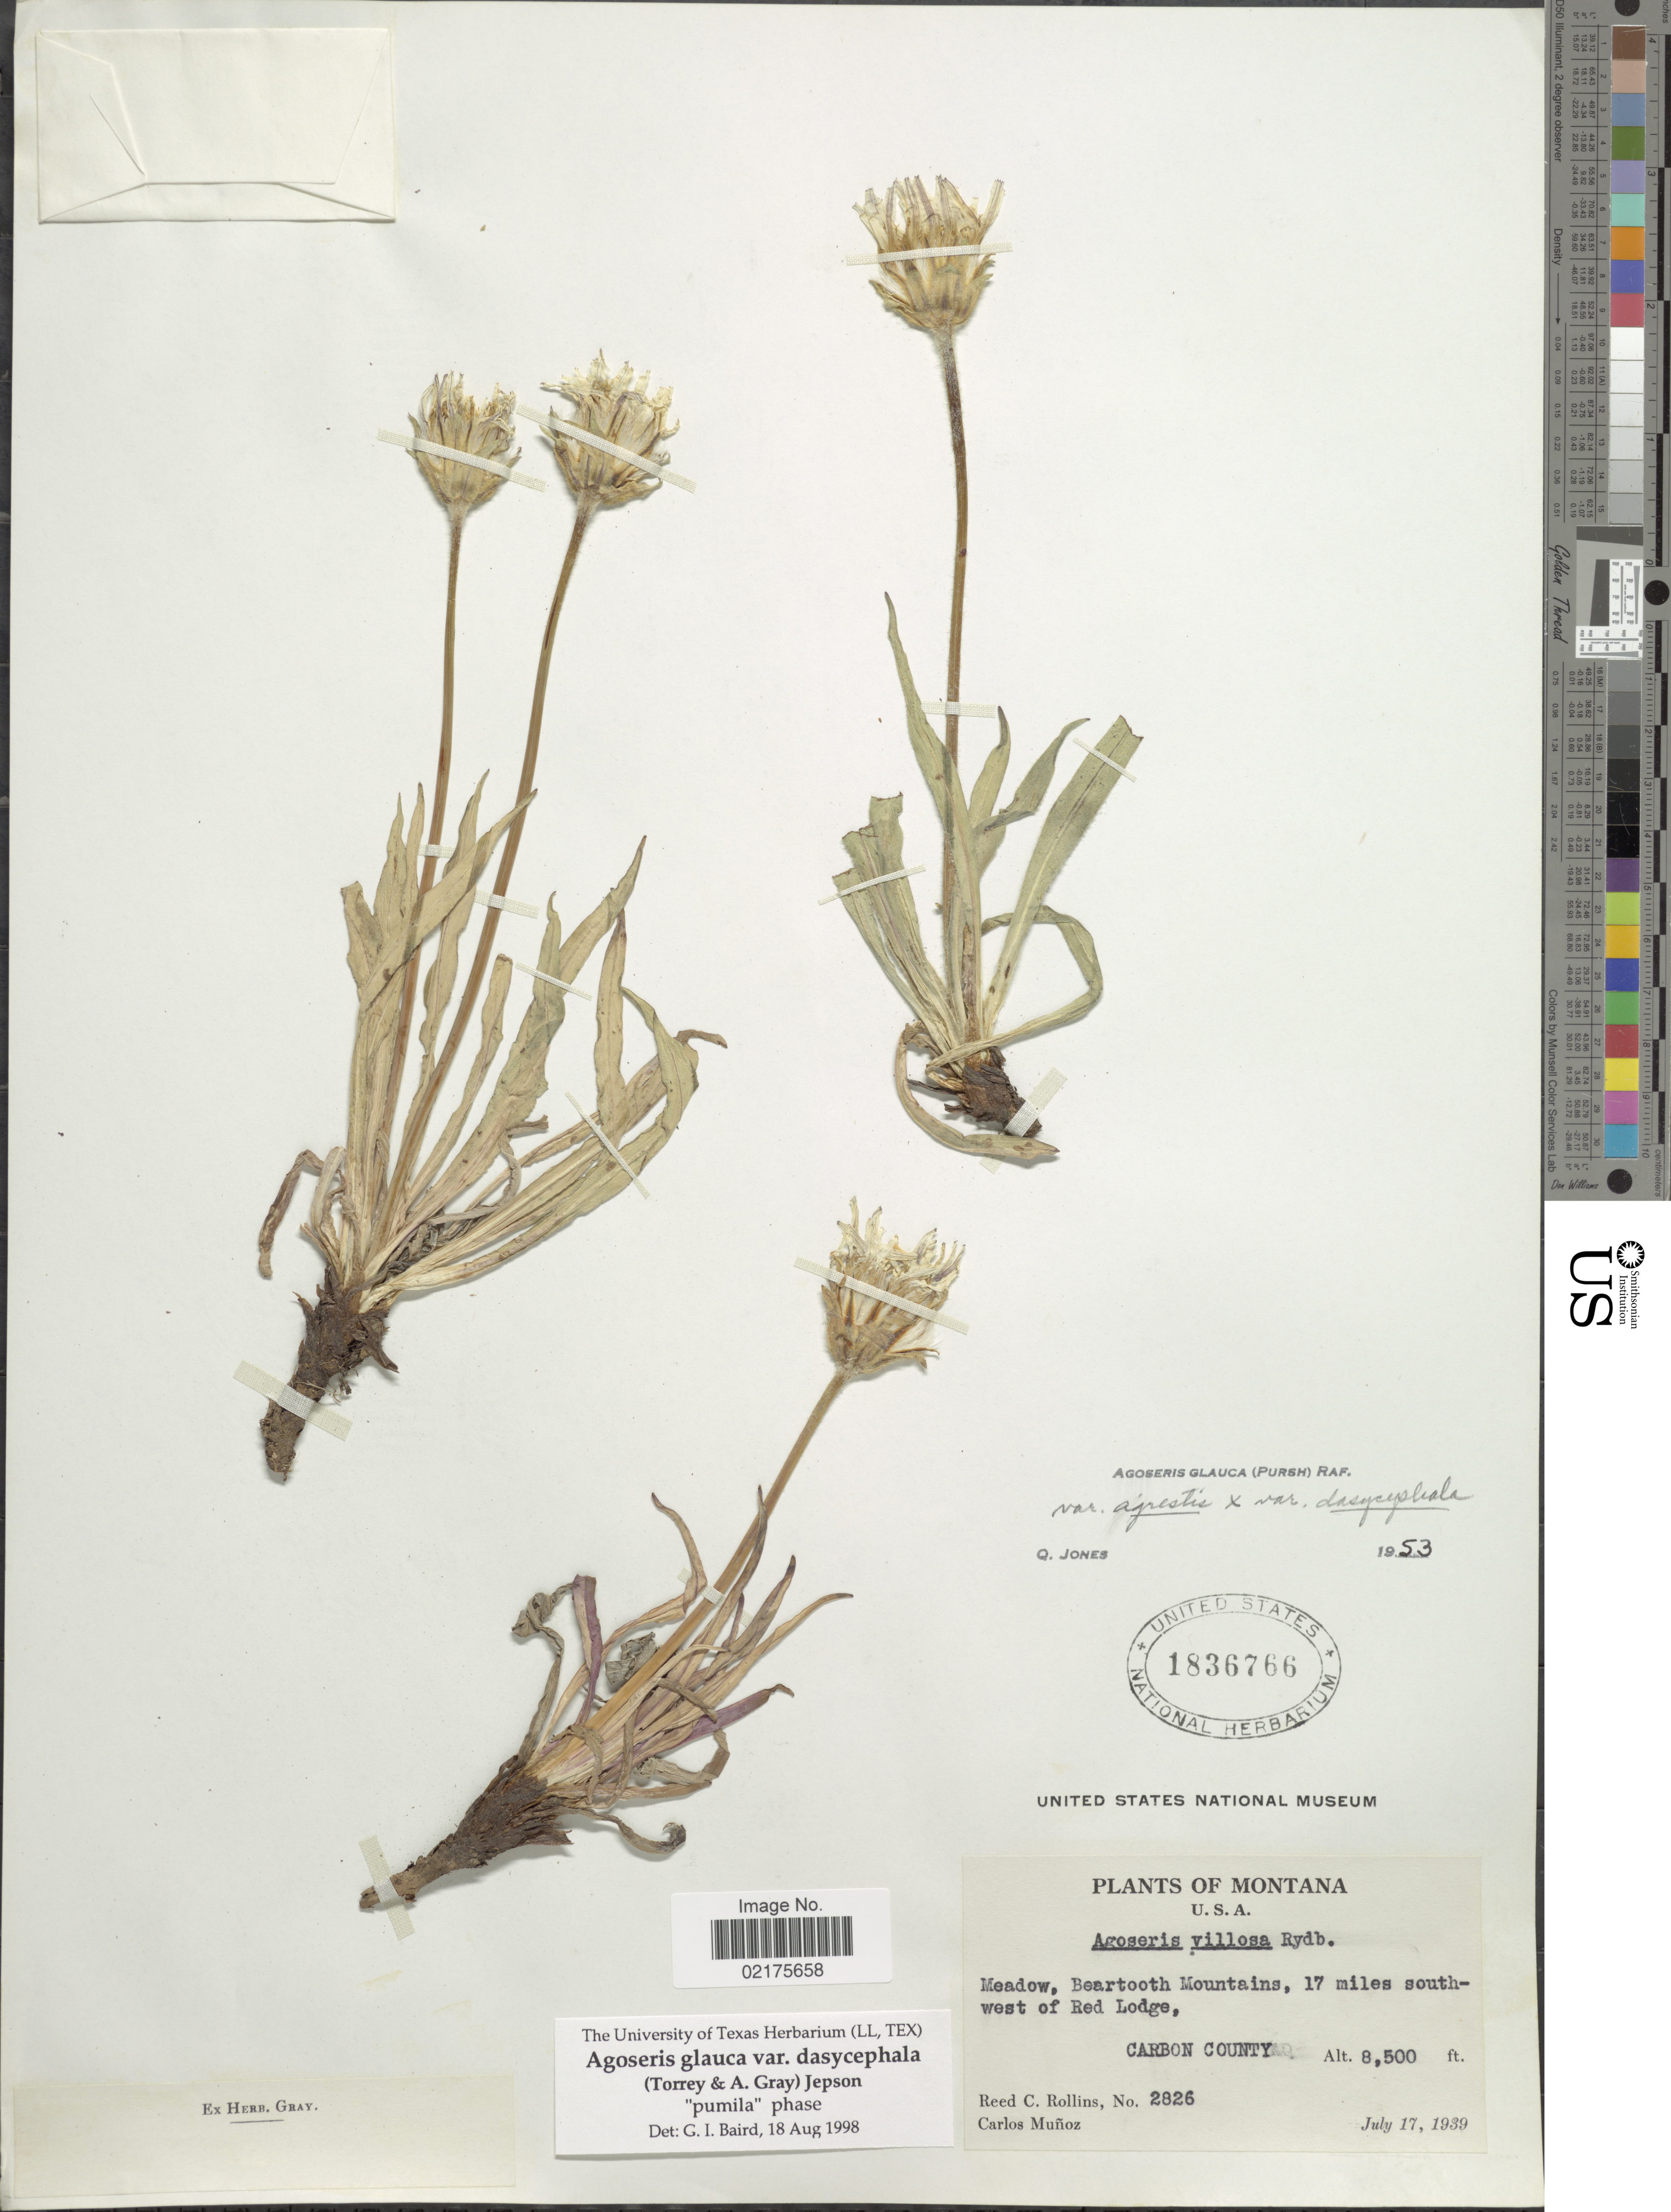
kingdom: Plantae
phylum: Tracheophyta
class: Magnoliopsida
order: Asterales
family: Asteraceae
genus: Agoseris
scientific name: Agoseris glauca var. dasycephala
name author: (Torr. & A. Gray) Jeps.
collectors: R. C. Rollins & C. Muñoz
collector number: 2826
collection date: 1939-07-17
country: United States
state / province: Montana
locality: Meadow, Beartooth Mountains, 17 miles southwest of Red Lodge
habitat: meadow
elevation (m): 2591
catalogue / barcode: US 1836766